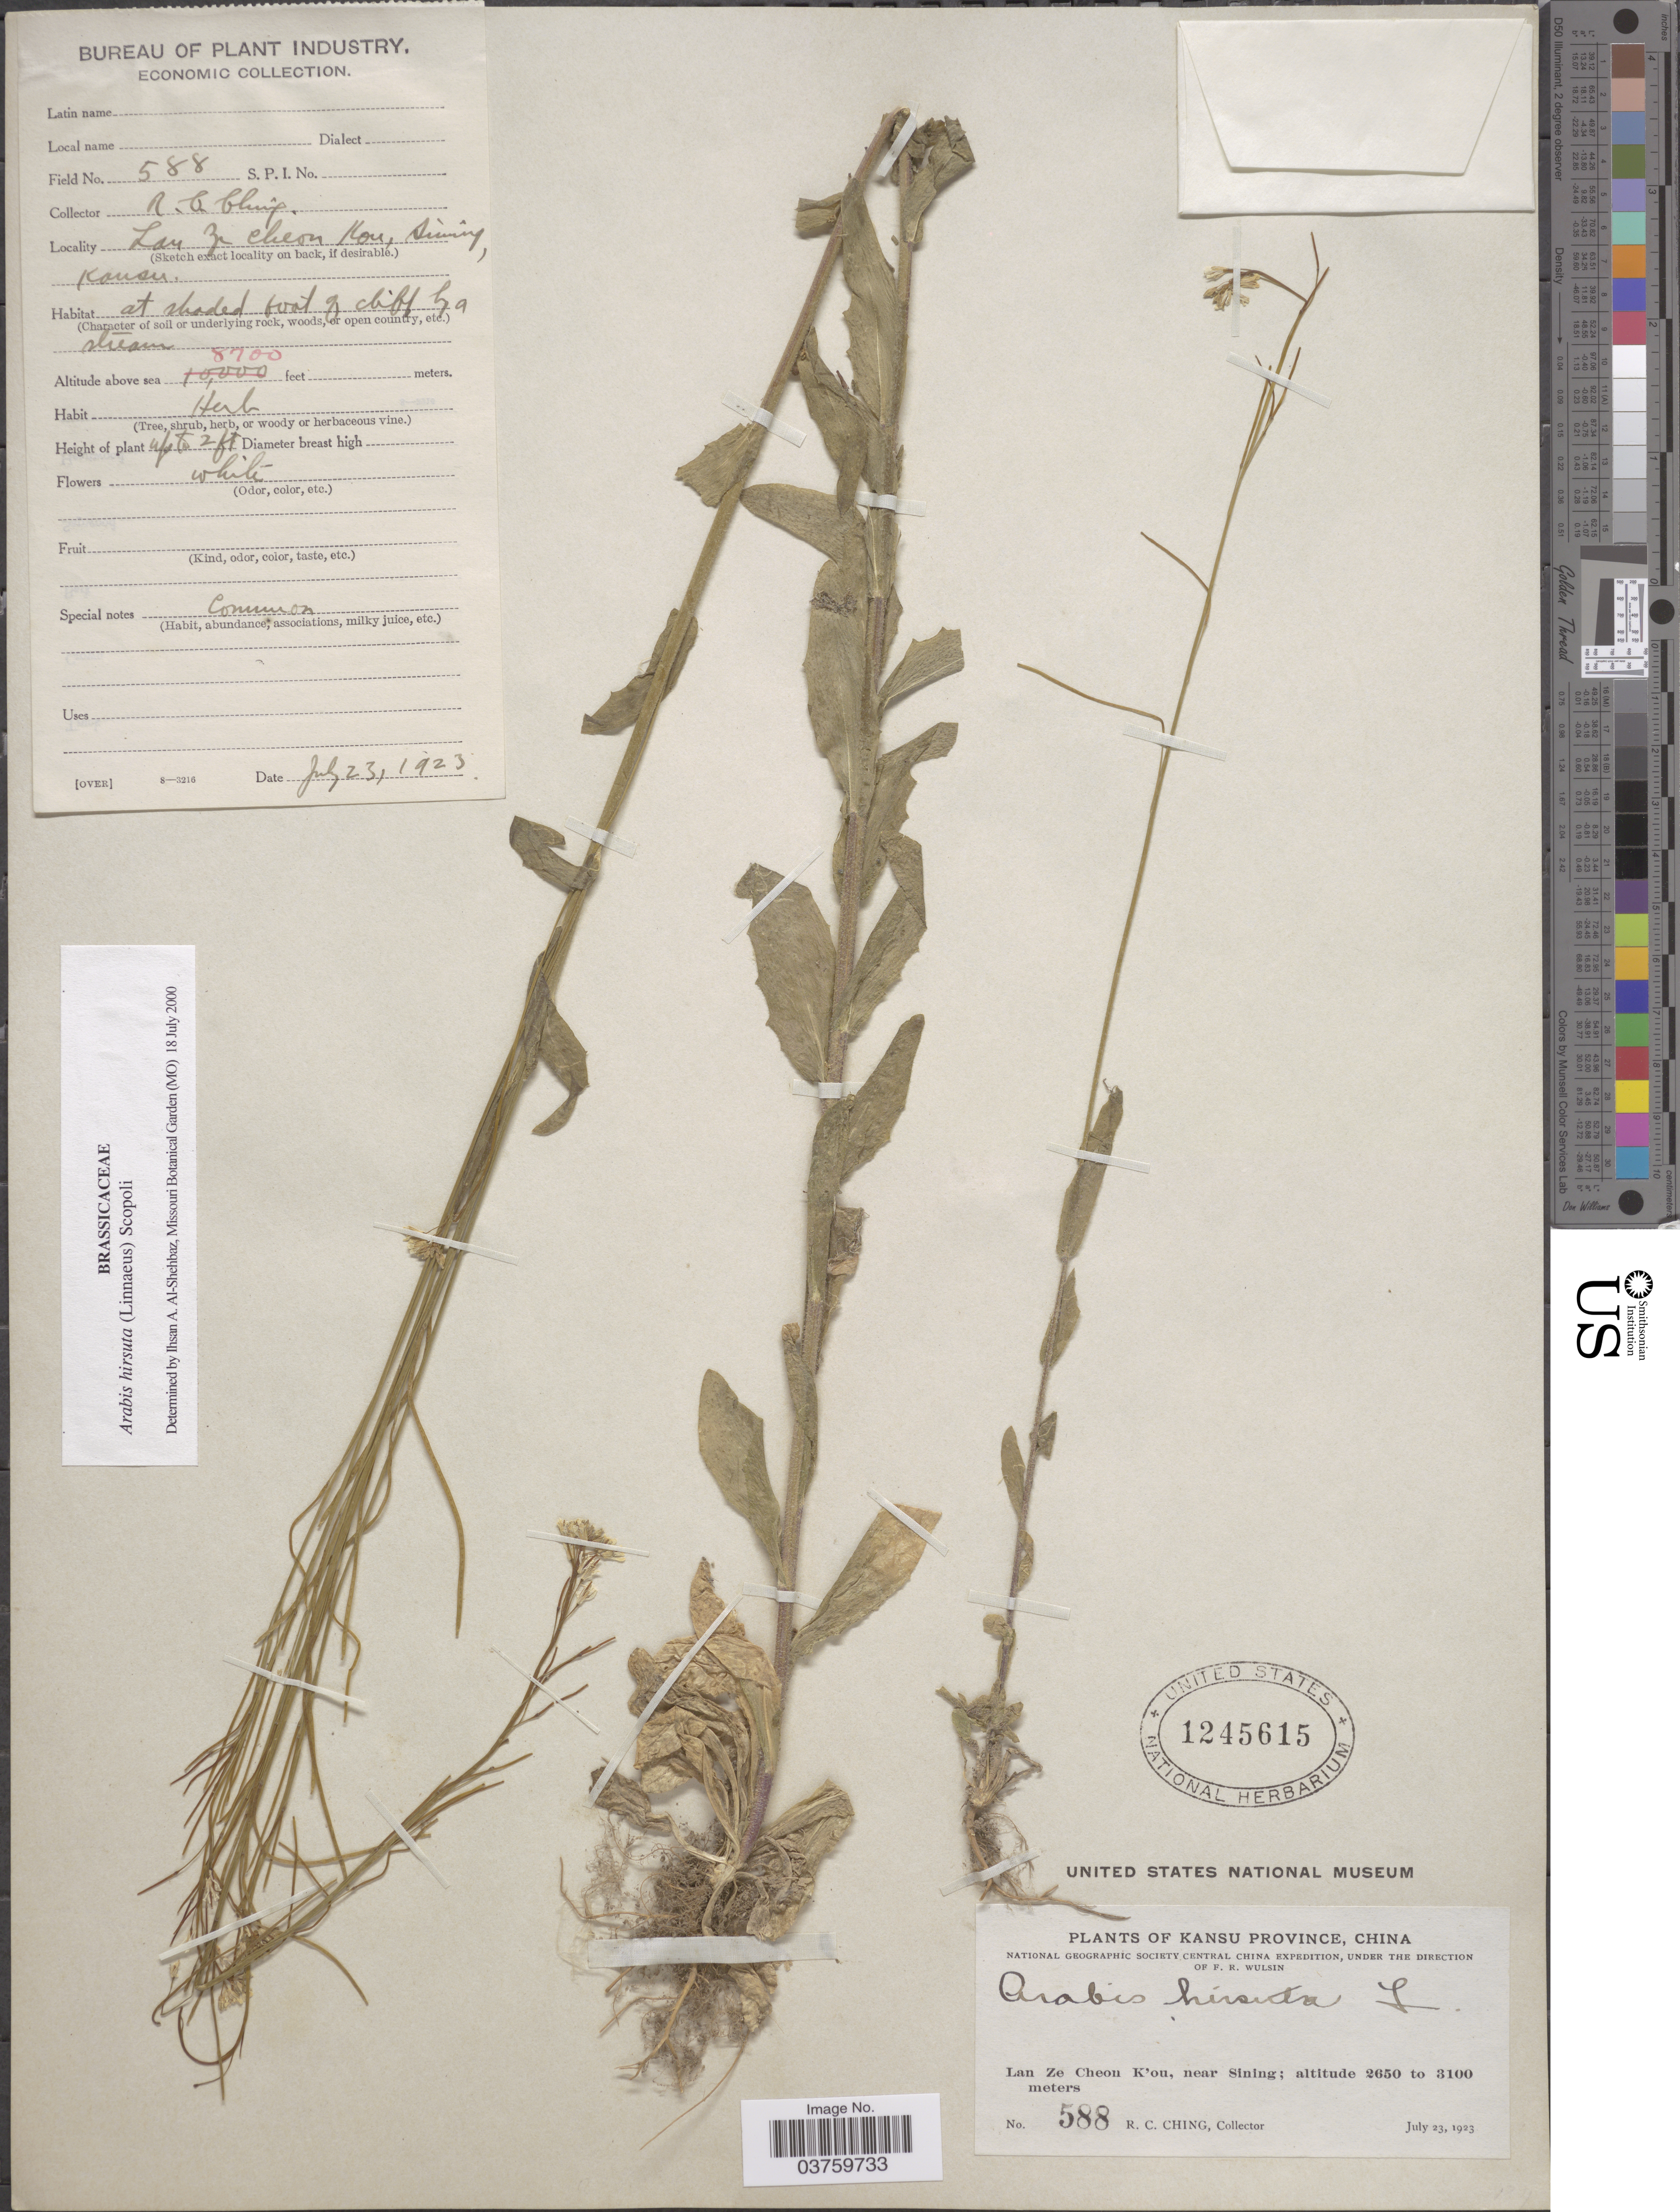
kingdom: Plantae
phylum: Tracheophyta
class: Magnoliopsida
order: Brassicales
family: Brassicaceae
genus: Arabis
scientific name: Arabis hirsuta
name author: (L.) Scop.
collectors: R. C. Ching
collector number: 588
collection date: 1923-07-23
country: China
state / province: Gansu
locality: Lan Ze Cheon Kou, Sining, Kansu.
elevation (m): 2652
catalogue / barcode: US 1245615